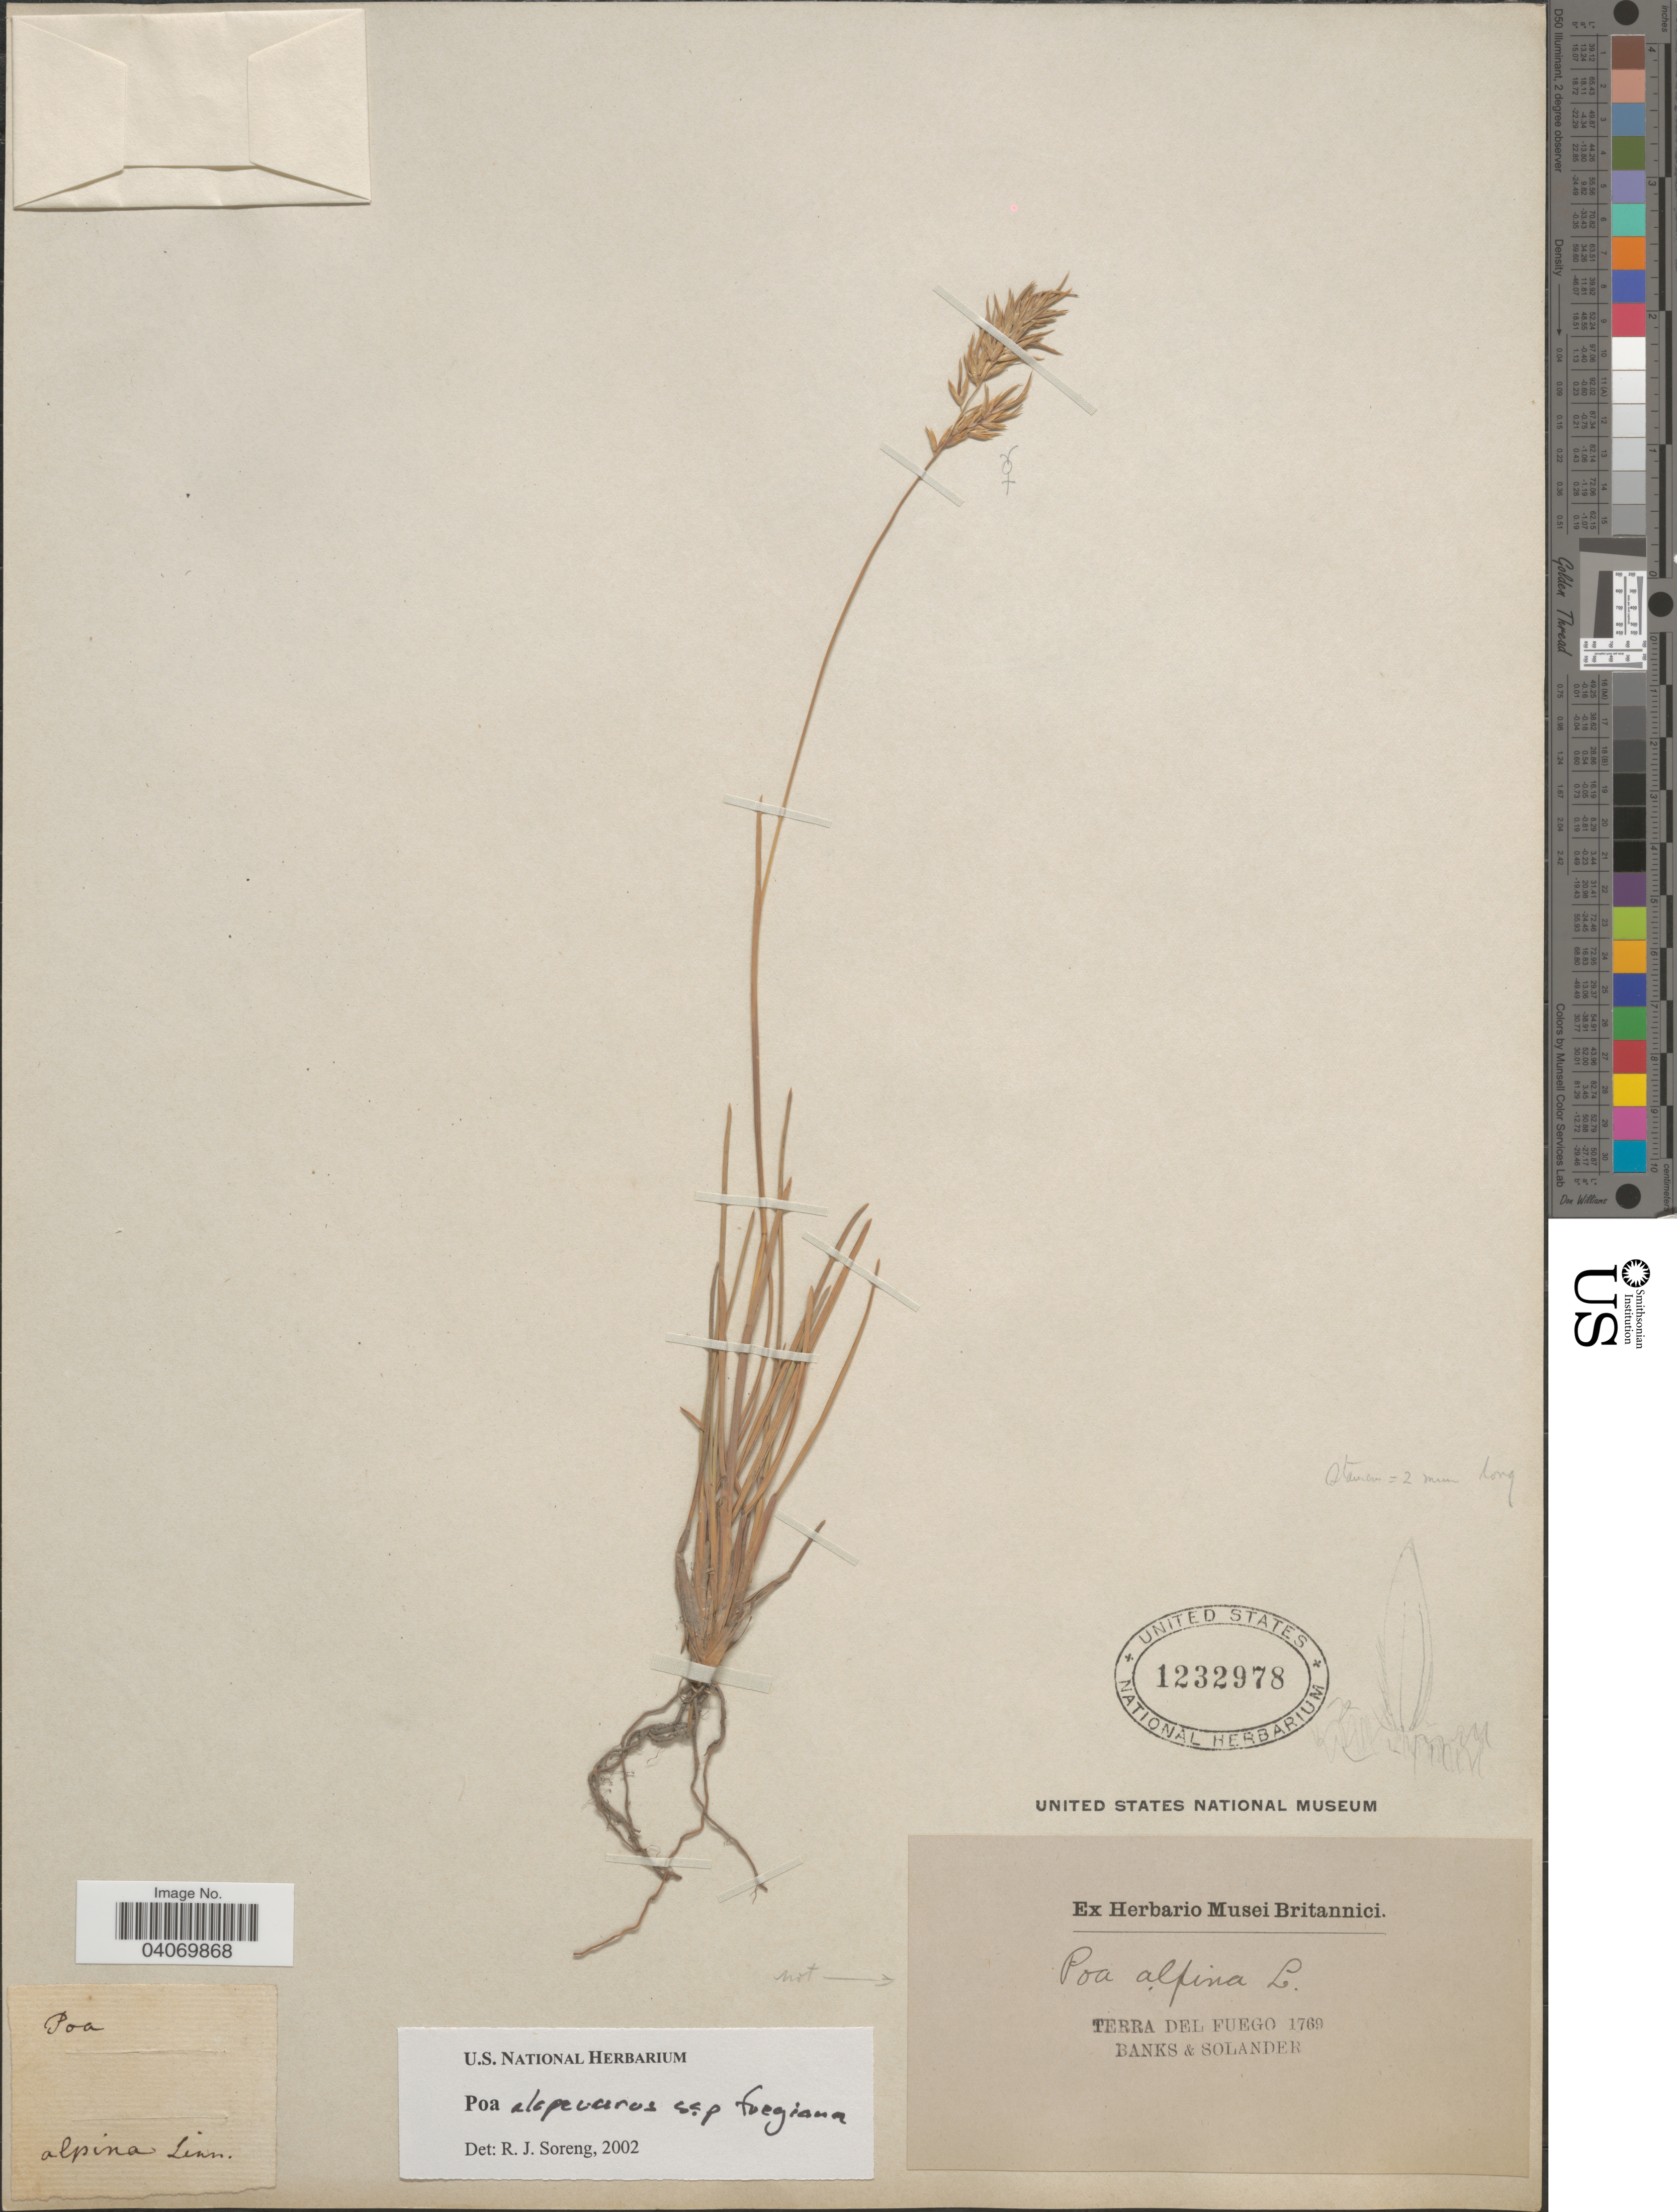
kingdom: Plantae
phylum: Tracheophyta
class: Liliopsida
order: Poales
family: Poaceae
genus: Poa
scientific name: Poa alopecurus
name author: (Gaudich. ex Mirb.) Kunth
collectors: -- Banks & -- Solander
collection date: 1769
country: Argentina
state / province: Tierra del Fuego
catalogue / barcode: US 1232978